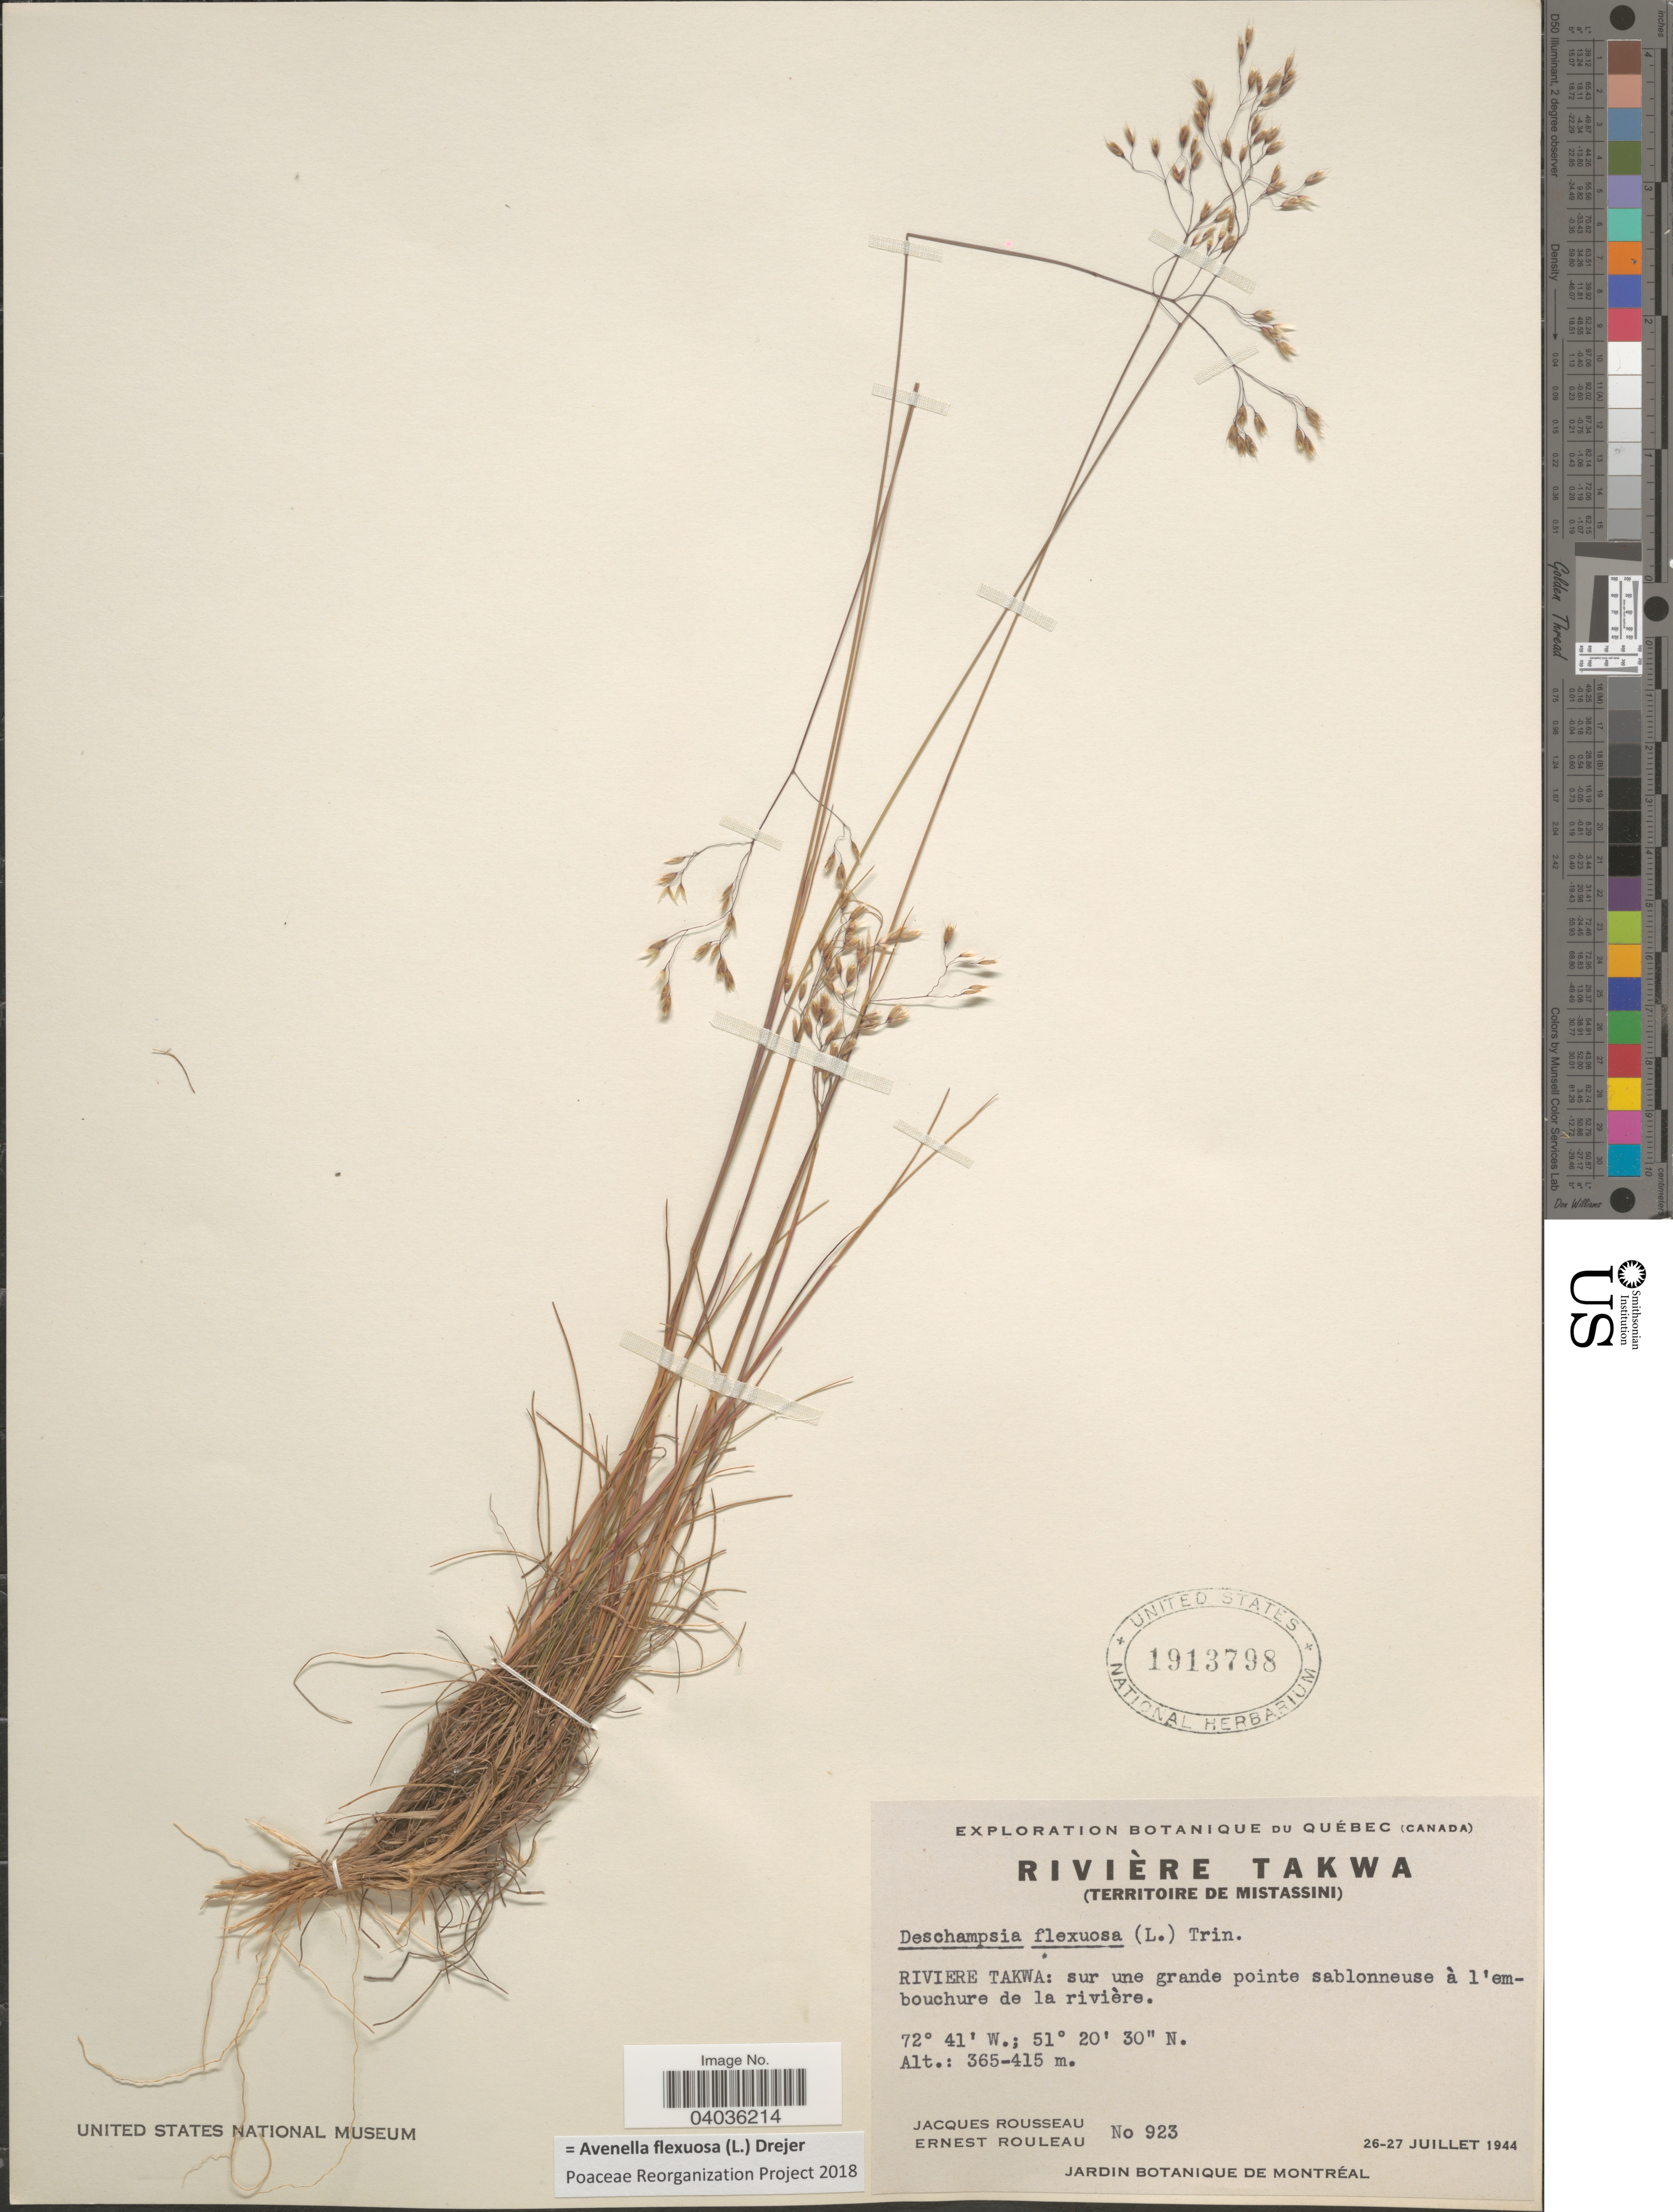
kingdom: Plantae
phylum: Tracheophyta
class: Liliopsida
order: Poales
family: Poaceae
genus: Avenella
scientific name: Avenella flexuosa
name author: (L.) Drejer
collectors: J. Rousseau & J. Rouleau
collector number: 923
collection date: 1944-07-26/1944-07-27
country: Canada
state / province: Quebec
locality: Rivière Takwa (Territoire de Mistassini). Riviere Takwa: sur une grande pointe sablonneuse à l' embouchure de la rivière.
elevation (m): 365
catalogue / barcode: US 1913798